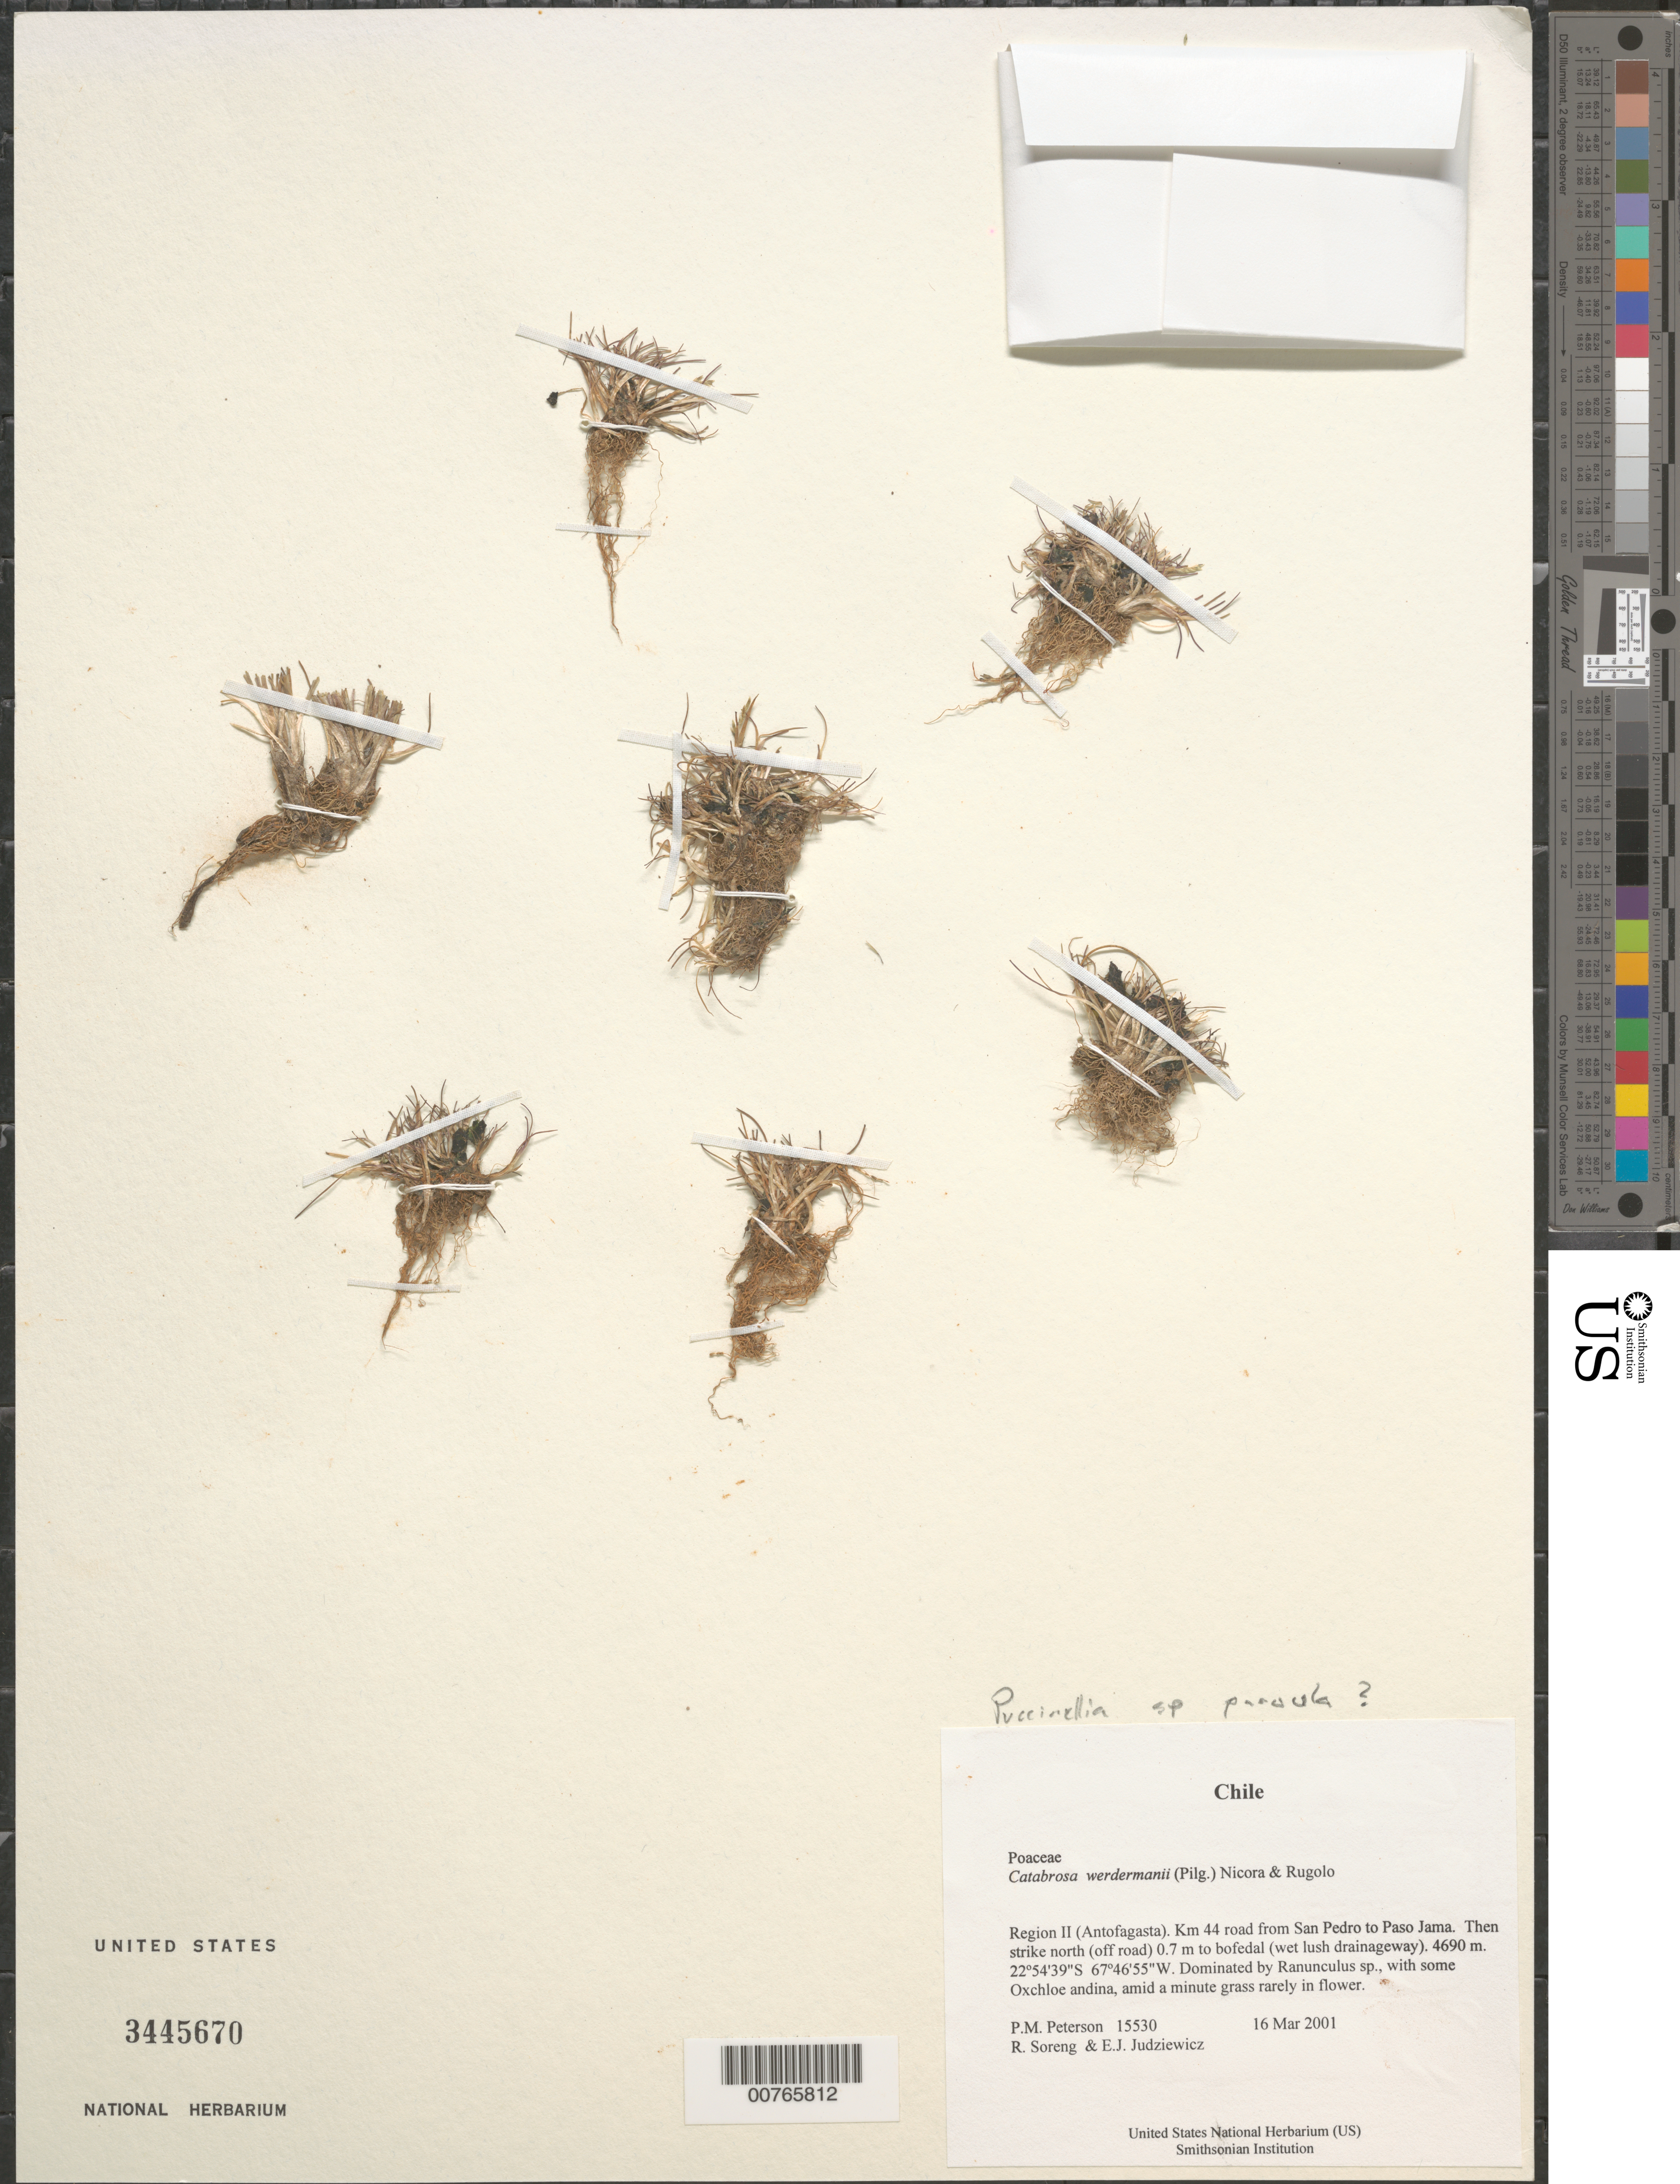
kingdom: Plantae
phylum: Tracheophyta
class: Liliopsida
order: Poales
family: Poaceae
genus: Puccinellia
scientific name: Puccinellia parvula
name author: Hitchc.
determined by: Soreng, Robert J., Research Associate (BOT), Smithsonian Institution - National Museum of Natural History (UNITED STATES)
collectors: P. M. Peterson, R. J. Soreng & E. J. Judziewicz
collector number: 15530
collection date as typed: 16 Mar 2001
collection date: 2001-03-16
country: Chile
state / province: Antofagasta (II)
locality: Km 44 road from San Pedro to Paso Jama. Then strike north (off road) 0.7 m to bofedal (wet lush drainageway).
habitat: Dominated by Ranunculus sp., with some Oxchloe andina, amid a minute grass rarely in flower.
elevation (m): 4690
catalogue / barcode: US 3445670